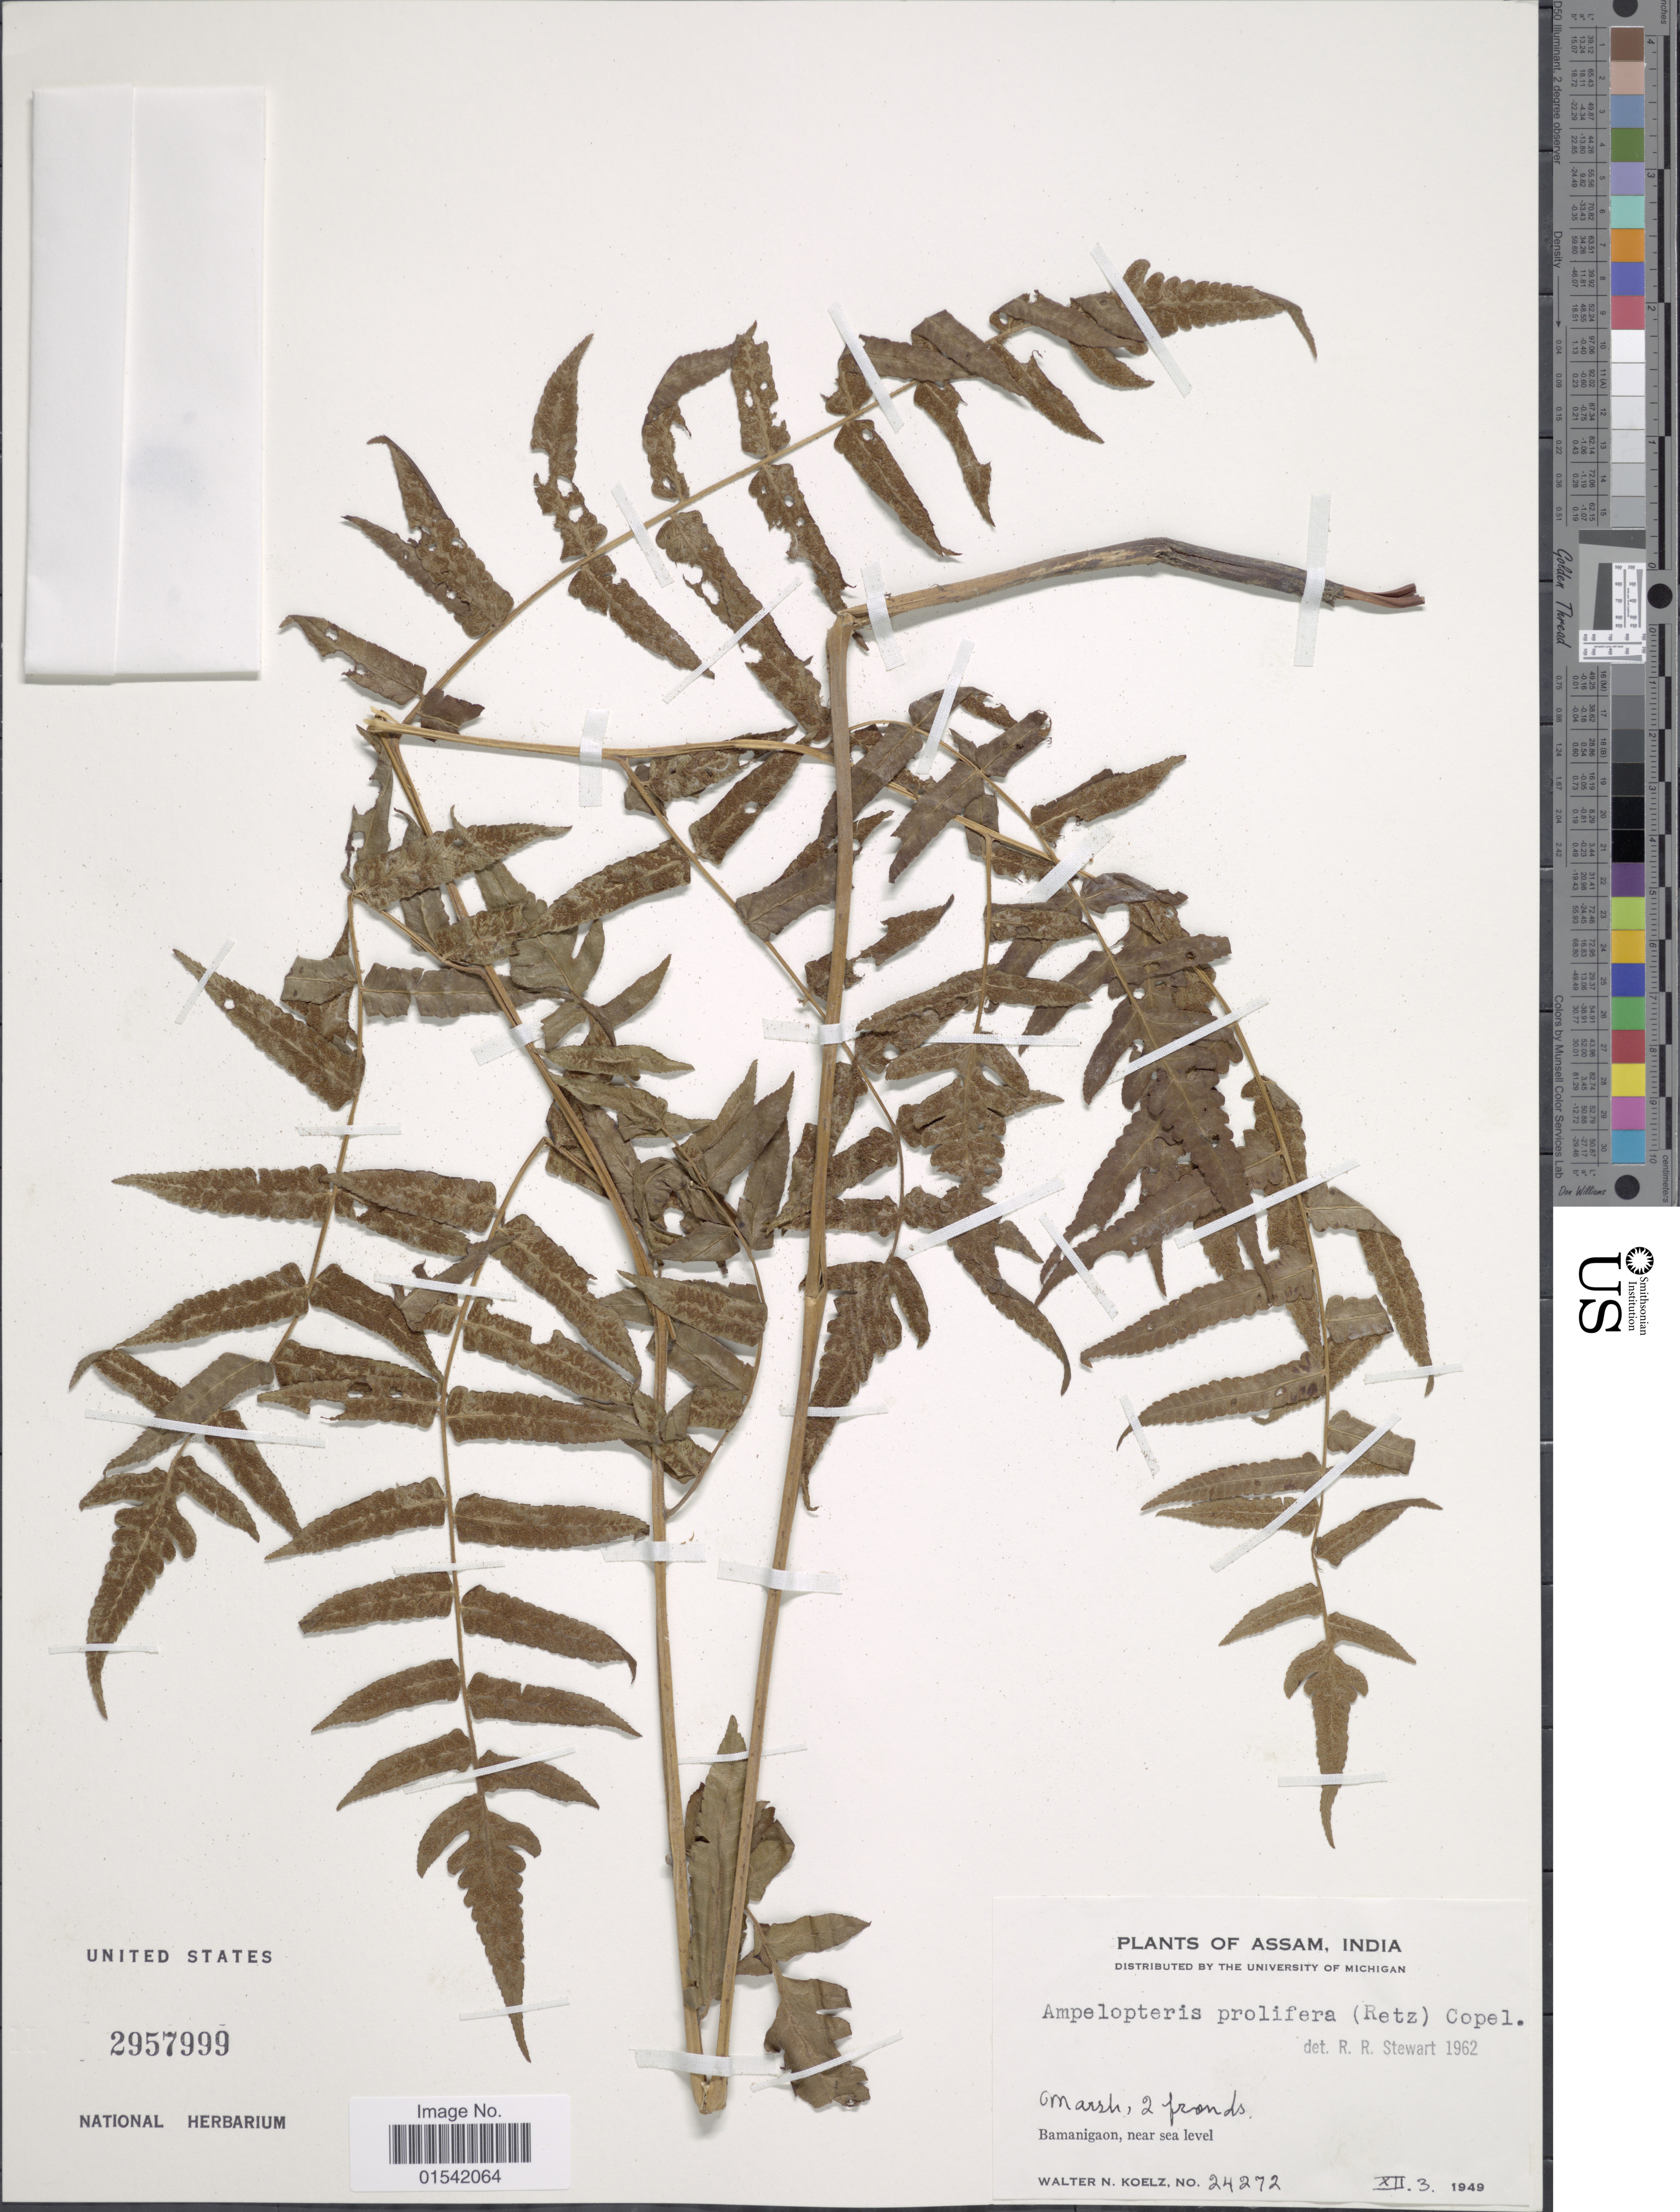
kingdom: Plantae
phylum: Tracheophyta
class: Polypodiopsida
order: Polypodiales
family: Thelypteridaceae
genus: Ampelopteris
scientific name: Ampelopteris prolifera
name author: (Retz.) Copel.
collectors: W. N. Koelz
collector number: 24272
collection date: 1949-12-03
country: India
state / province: Assam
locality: Bamanigaon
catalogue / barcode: US 2957999